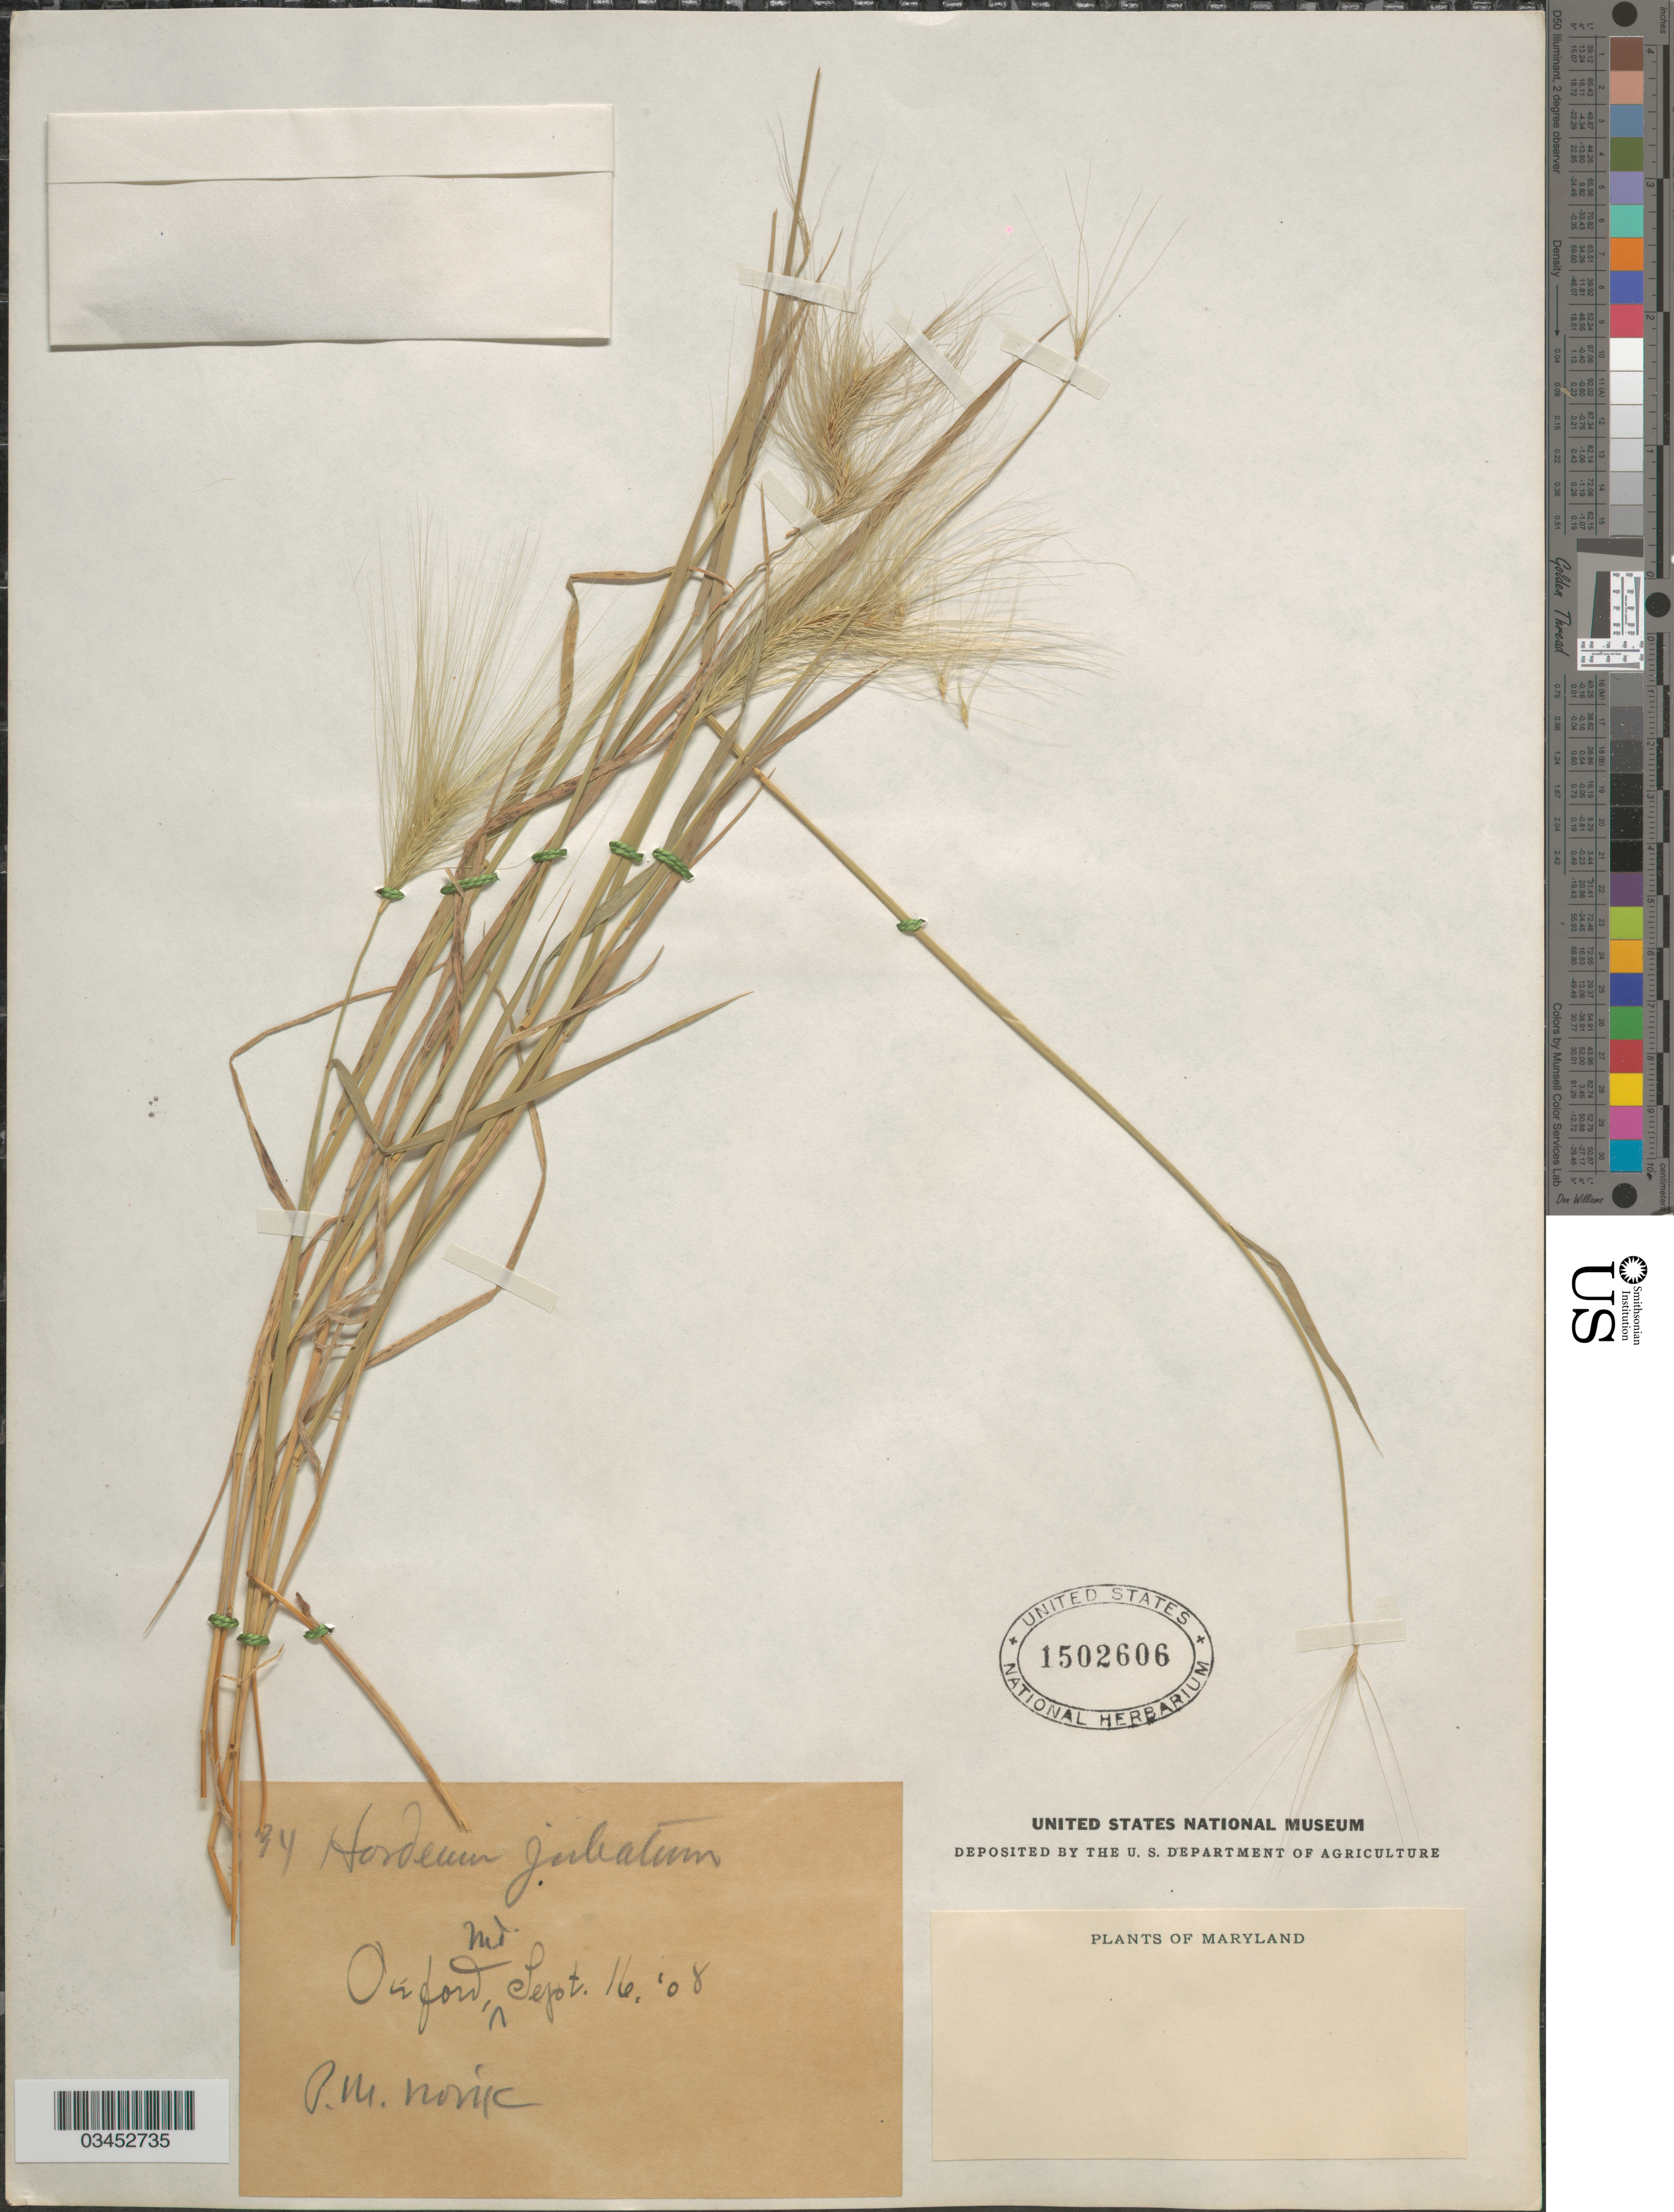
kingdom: Plantae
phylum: Tracheophyta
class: Liliopsida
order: Poales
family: Poaceae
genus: Hordeum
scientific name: Hordeum jubatum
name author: L.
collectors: P. Novik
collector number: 34*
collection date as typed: Transcribed d/m/y: 16/9/8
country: United States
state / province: Maryland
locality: Oxford.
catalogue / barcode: US 1502606